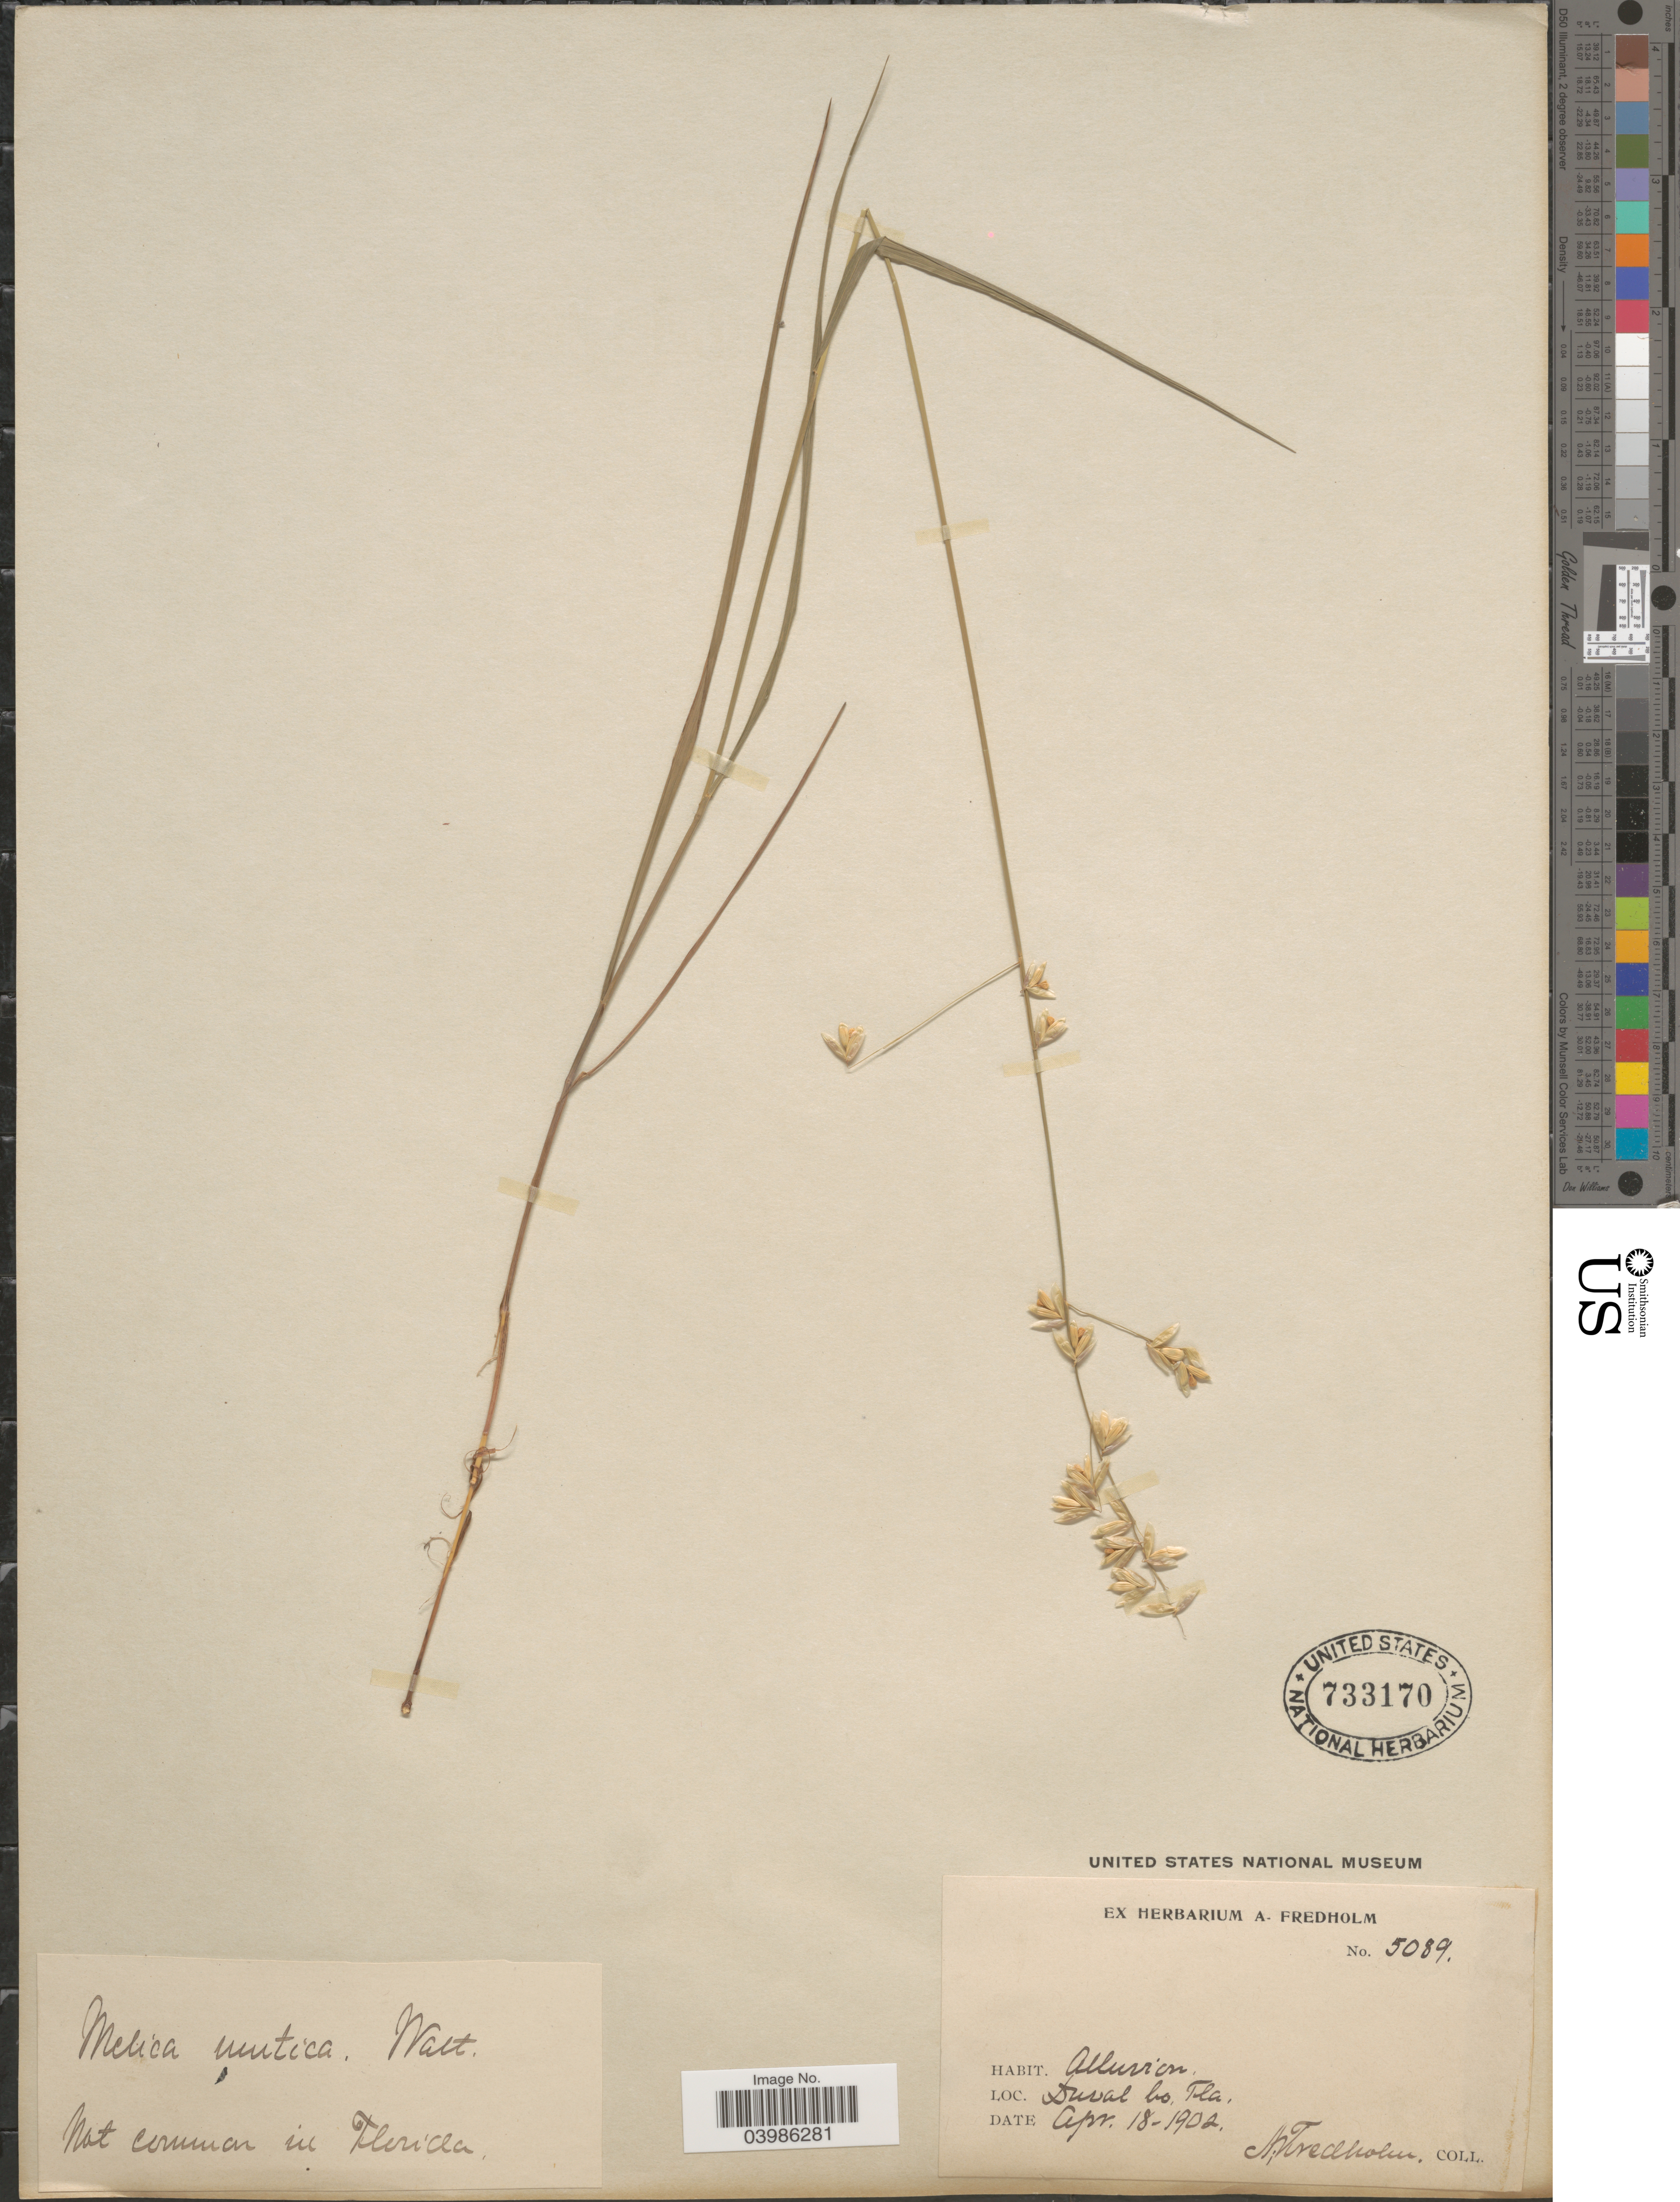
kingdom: Plantae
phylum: Tracheophyta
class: Liliopsida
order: Poales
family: Poaceae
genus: Melica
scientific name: Melica mutica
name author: Walter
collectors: A. Fredholm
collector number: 5089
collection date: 1902-04-18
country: United States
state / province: Florida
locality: Duval Co.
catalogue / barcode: US 733170